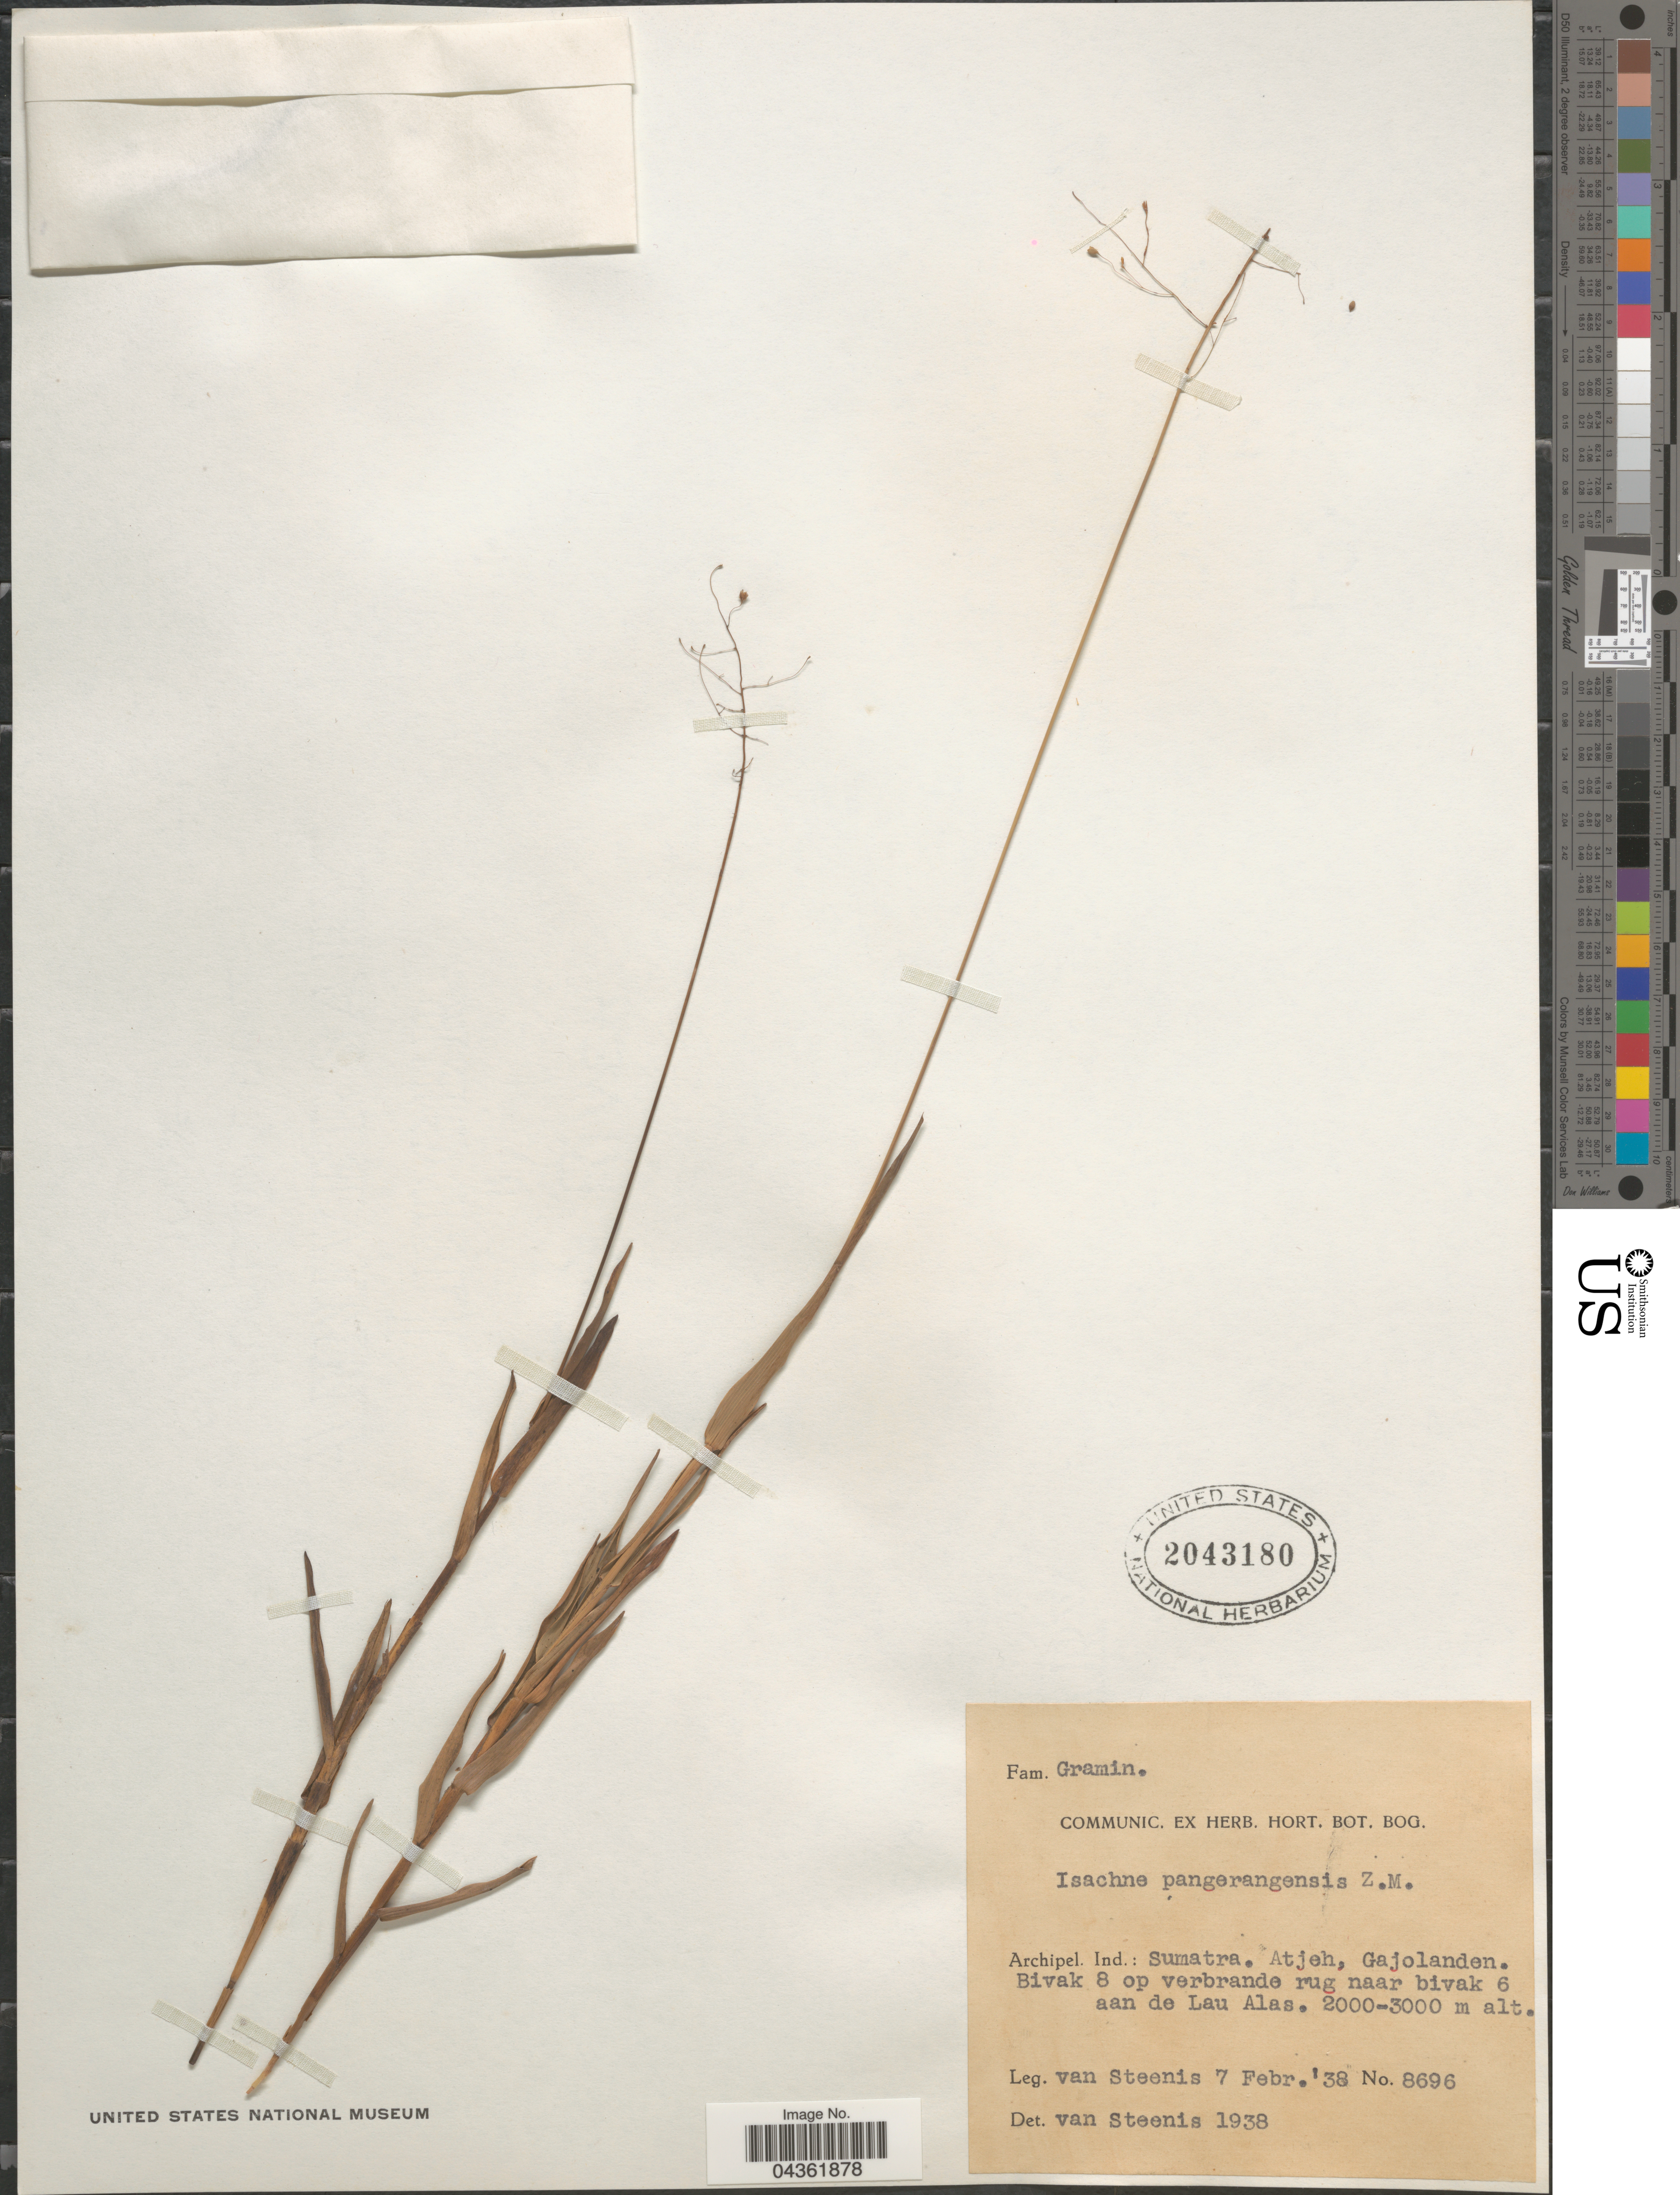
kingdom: Plantae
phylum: Tracheophyta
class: Liliopsida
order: Poales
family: Poaceae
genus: Isachne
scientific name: Isachne pangerangensis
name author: Zoll. & Moritzi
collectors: v. Steenis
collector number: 8696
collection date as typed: Transcribed d/m/y: 7/2/38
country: Indonesia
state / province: Sumatra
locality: Archipel. Ind.: Sumatra. Atjeh, Gajolanden. Bivak 8 op verbrande rug naar bivak 6 aan de Lau Alas.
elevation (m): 2000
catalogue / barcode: US 2043180